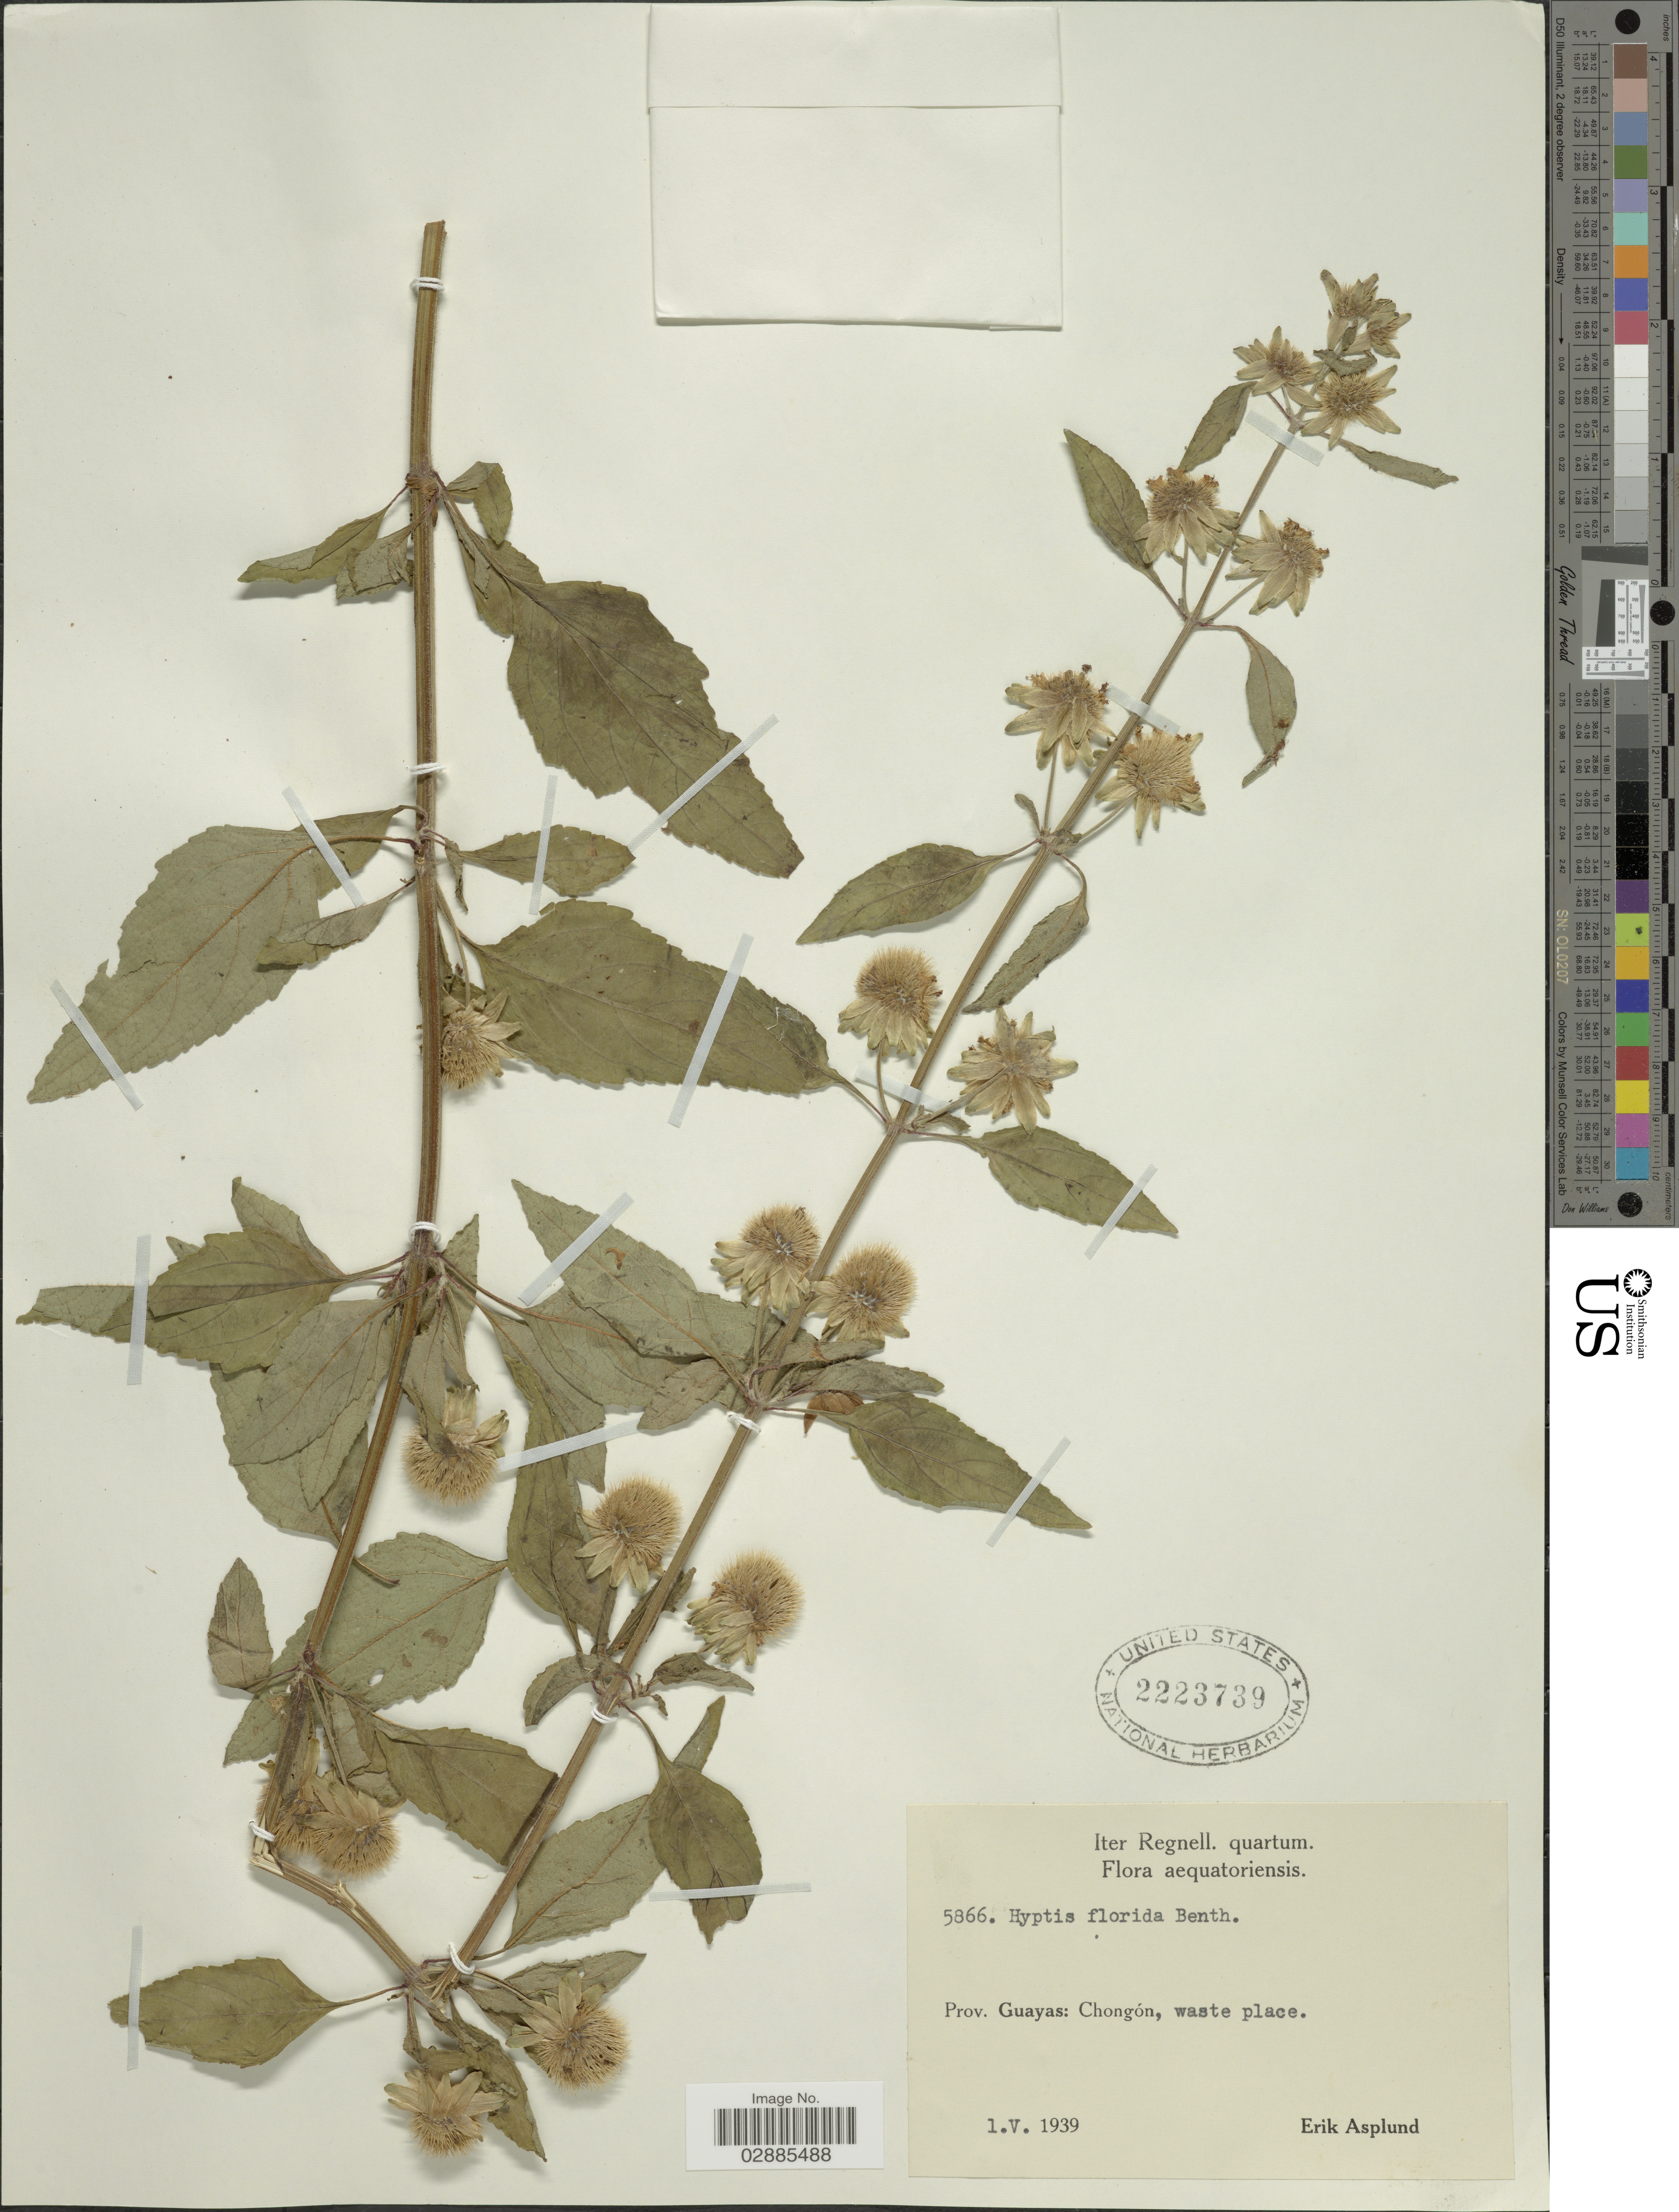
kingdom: Plantae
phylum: Tracheophyta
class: Magnoliopsida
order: Lamiales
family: Lamiaceae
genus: Hyptis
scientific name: Hyptis florida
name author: Benth.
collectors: E. Asplund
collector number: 5866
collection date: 1939-05-01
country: Ecuador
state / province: Guayas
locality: Chongón, waste places.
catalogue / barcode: US 2223739